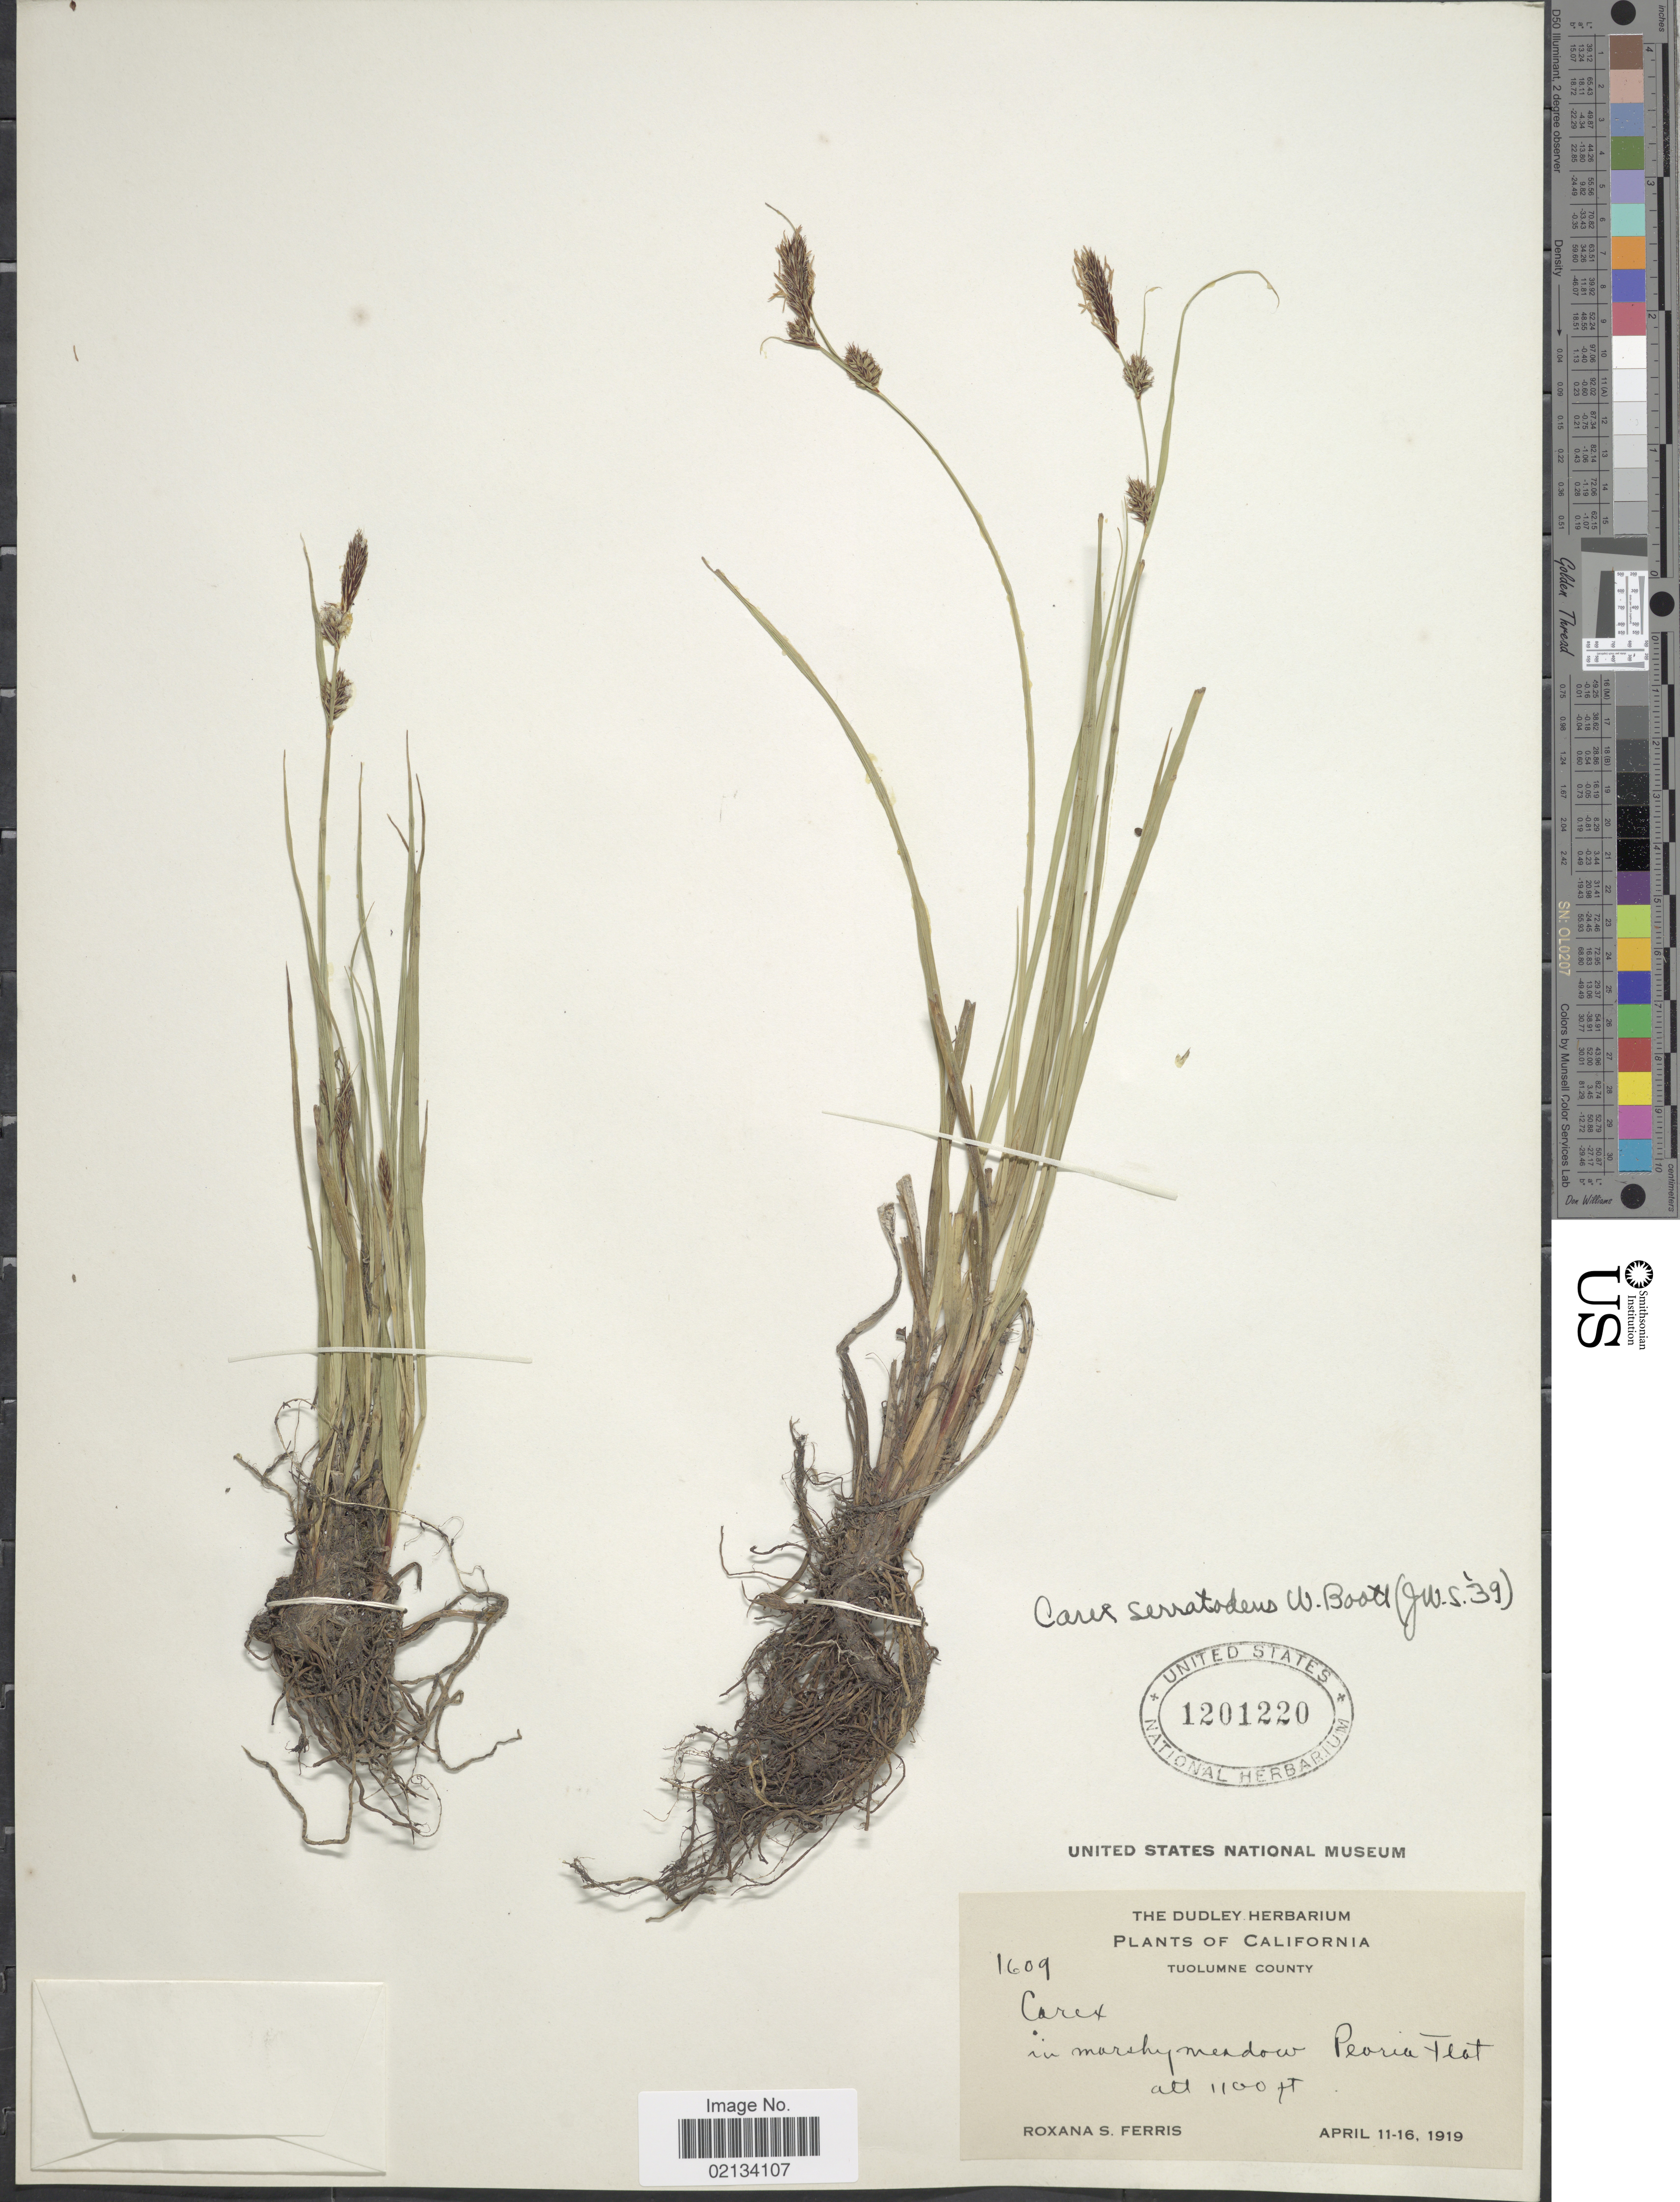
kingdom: Plantae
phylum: Tracheophyta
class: Liliopsida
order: Poales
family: Cyperaceae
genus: Carex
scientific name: Carex serratodens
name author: W. Boott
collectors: R. S. Ferris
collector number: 1609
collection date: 1919-04-11/1919-04-16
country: United States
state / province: California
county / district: Tuolumne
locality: Tuolumne County, in marshy meadow Peoria Flat.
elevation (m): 335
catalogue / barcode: US 1201220